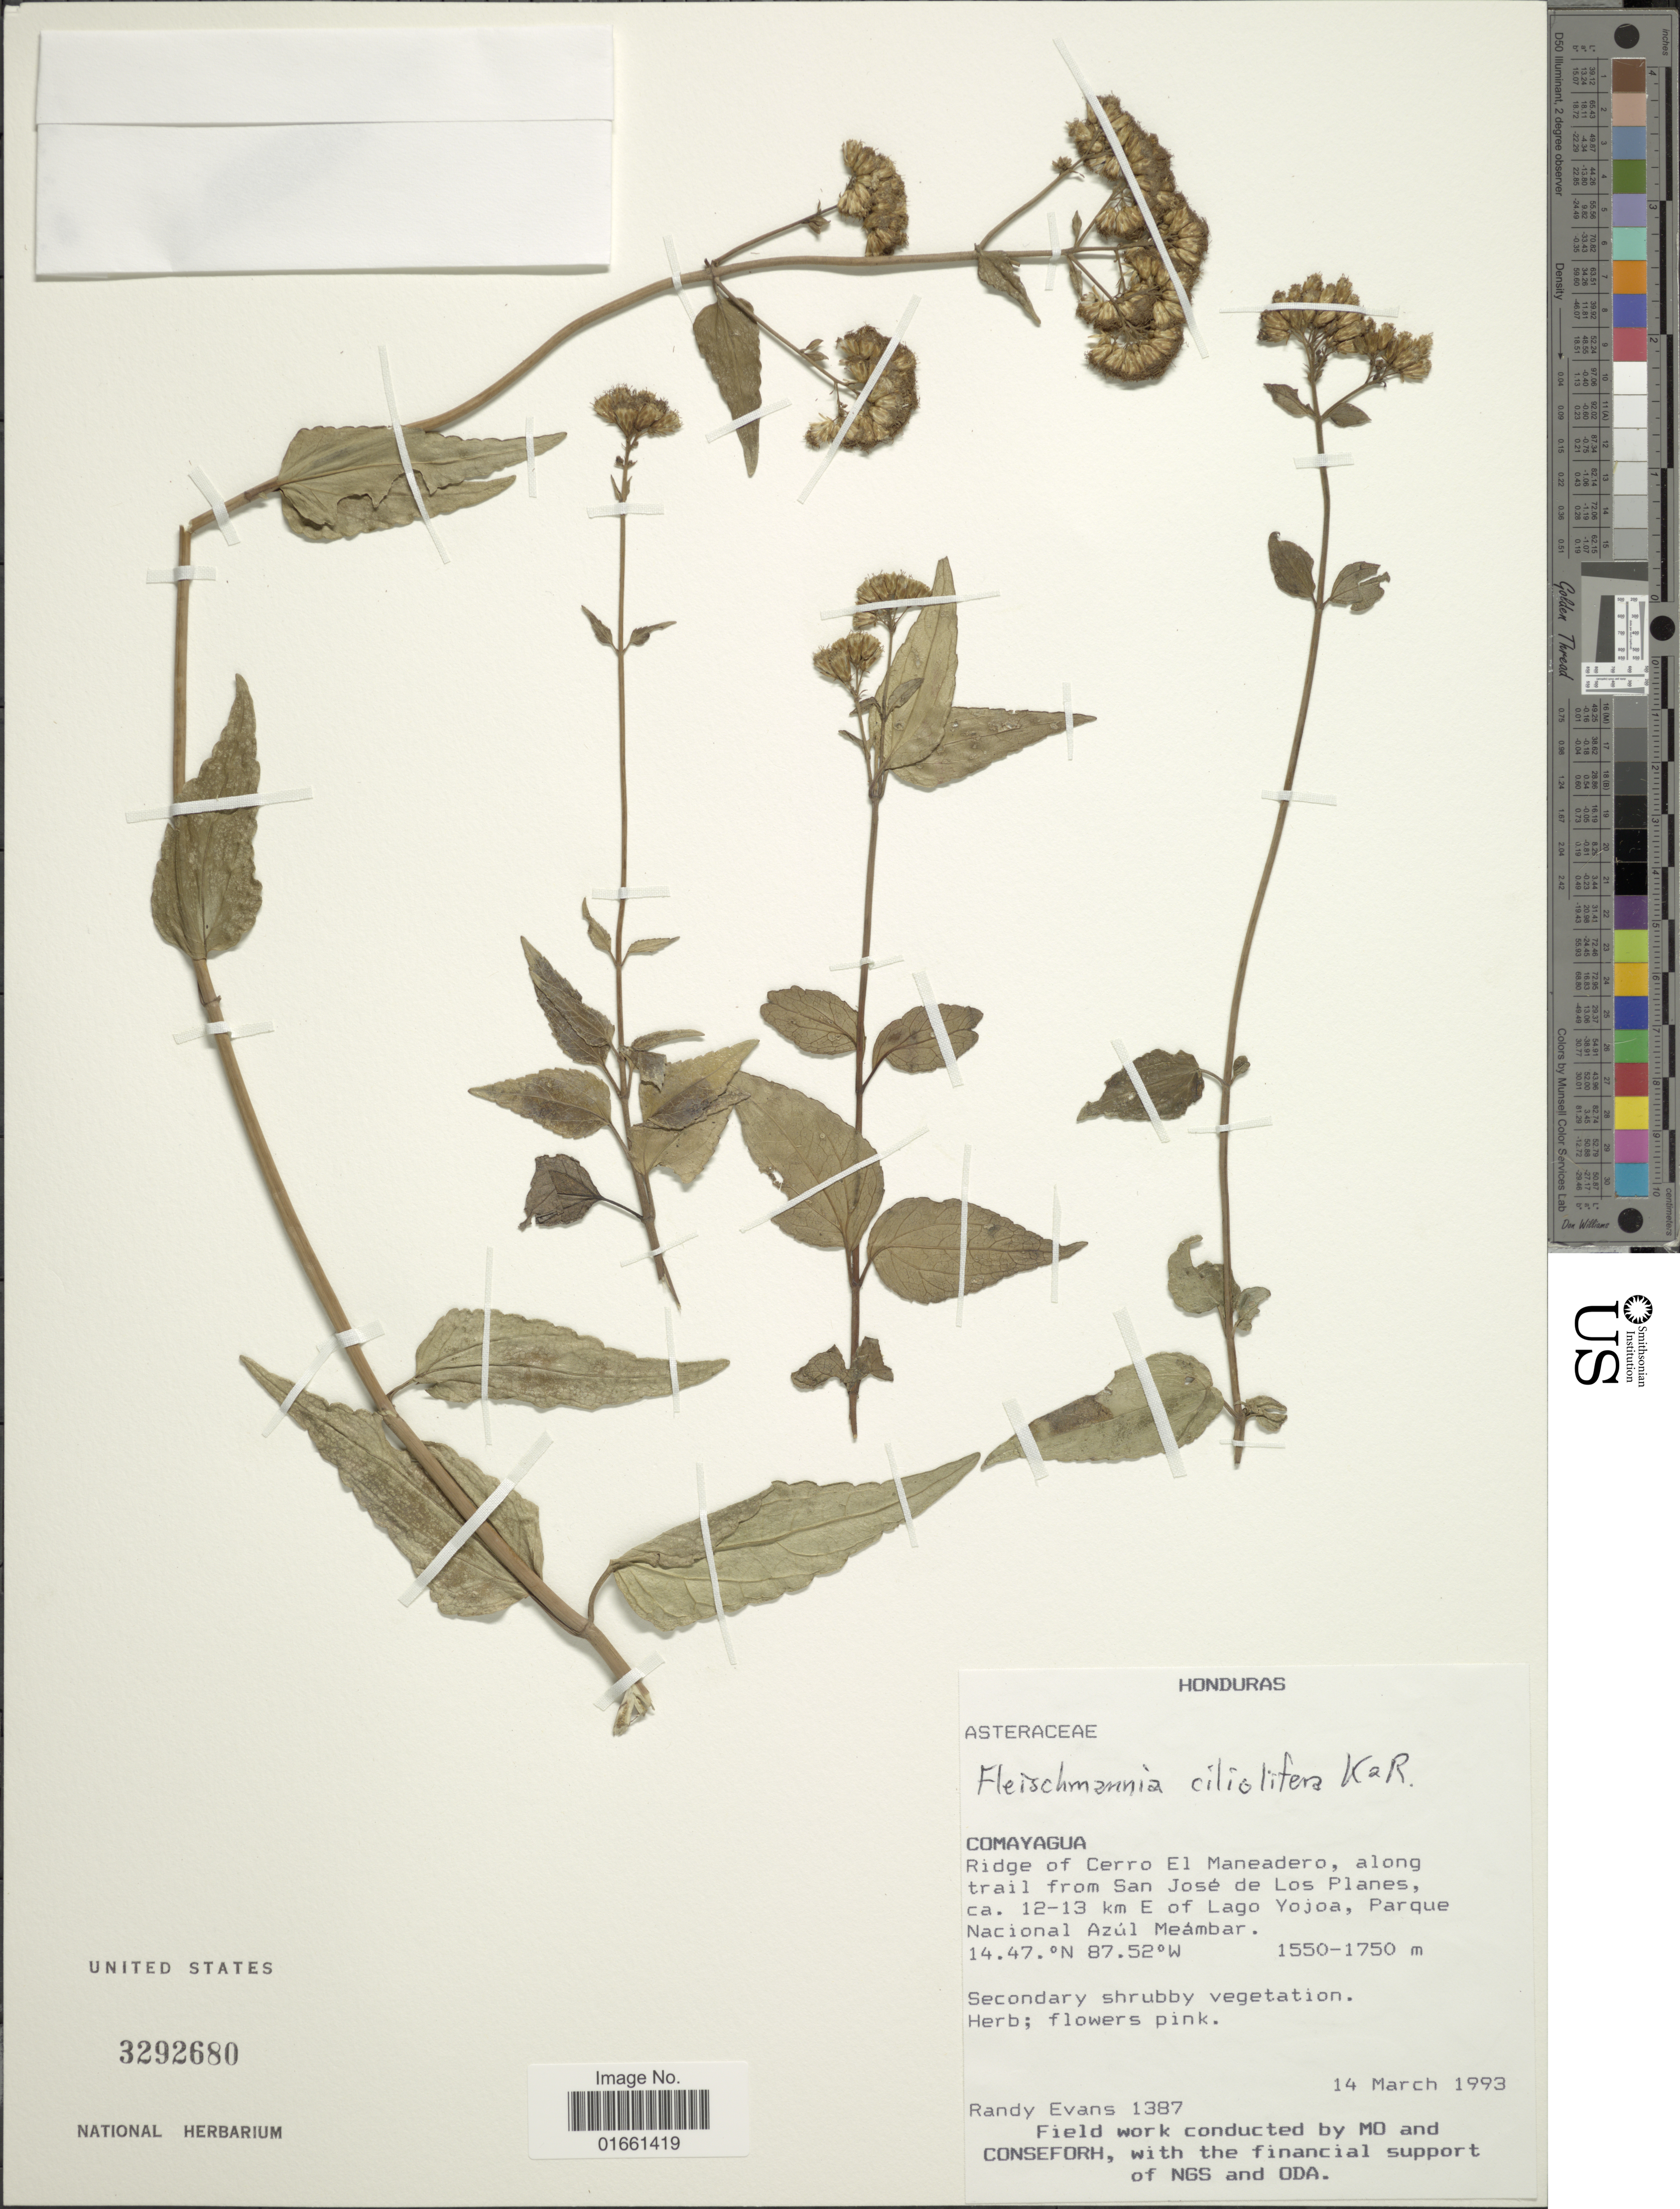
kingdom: Plantae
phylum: Tracheophyta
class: Magnoliopsida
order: Asterales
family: Asteraceae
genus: Fleischmannia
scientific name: Fleischmannia ciliolifera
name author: R.M. King & H. Rob.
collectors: R. Evans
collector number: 1387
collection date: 1993-03-14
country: Honduras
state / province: Comayagua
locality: Ridge of Cerro El Maneadero, along trail from San Jose de Los Planes, ca 12 - 13 km E of Lago Yojoa, Parque Nacional Azul Meabar.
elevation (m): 1550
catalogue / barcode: US 3293680